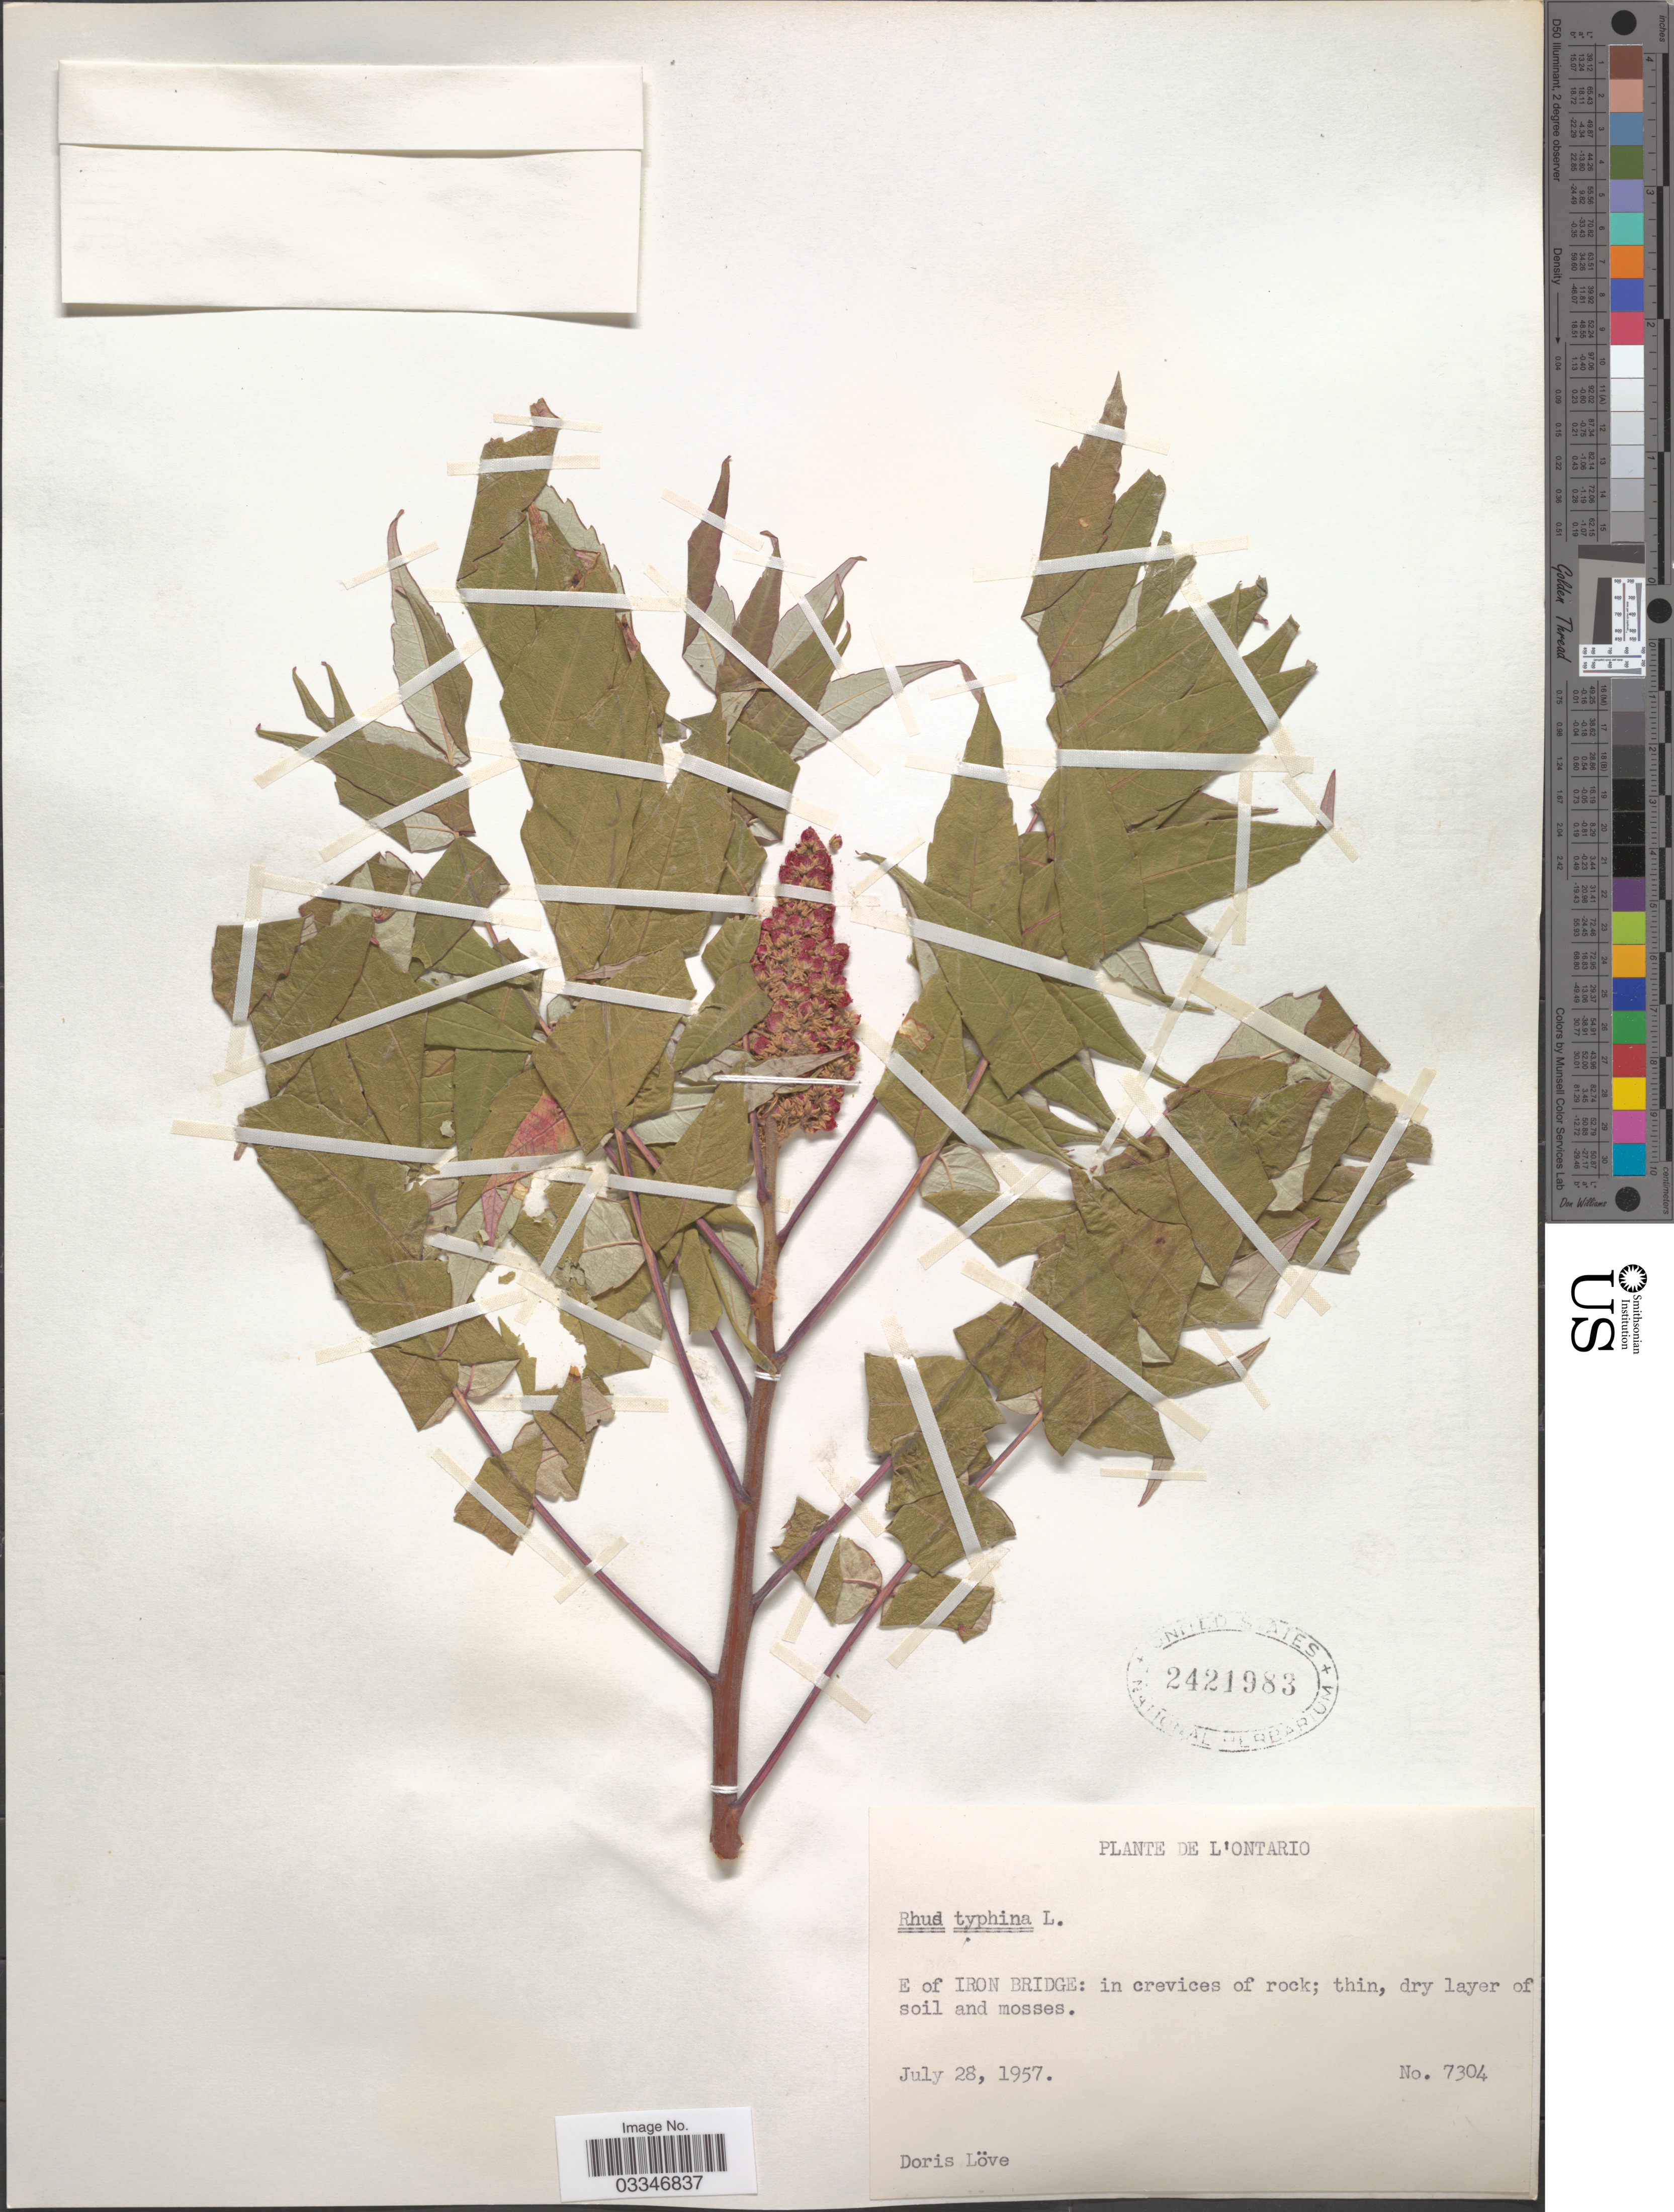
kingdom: Plantae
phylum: Tracheophyta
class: Magnoliopsida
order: Sapindales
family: Anacardiaceae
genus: Rhus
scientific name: Rhus typhina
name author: L.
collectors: D. Löve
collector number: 7304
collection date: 1957-07-28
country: Canada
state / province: Ontario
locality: L'Ontario, E of Iron Bridge: in crevices of rock.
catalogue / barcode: US 2421983